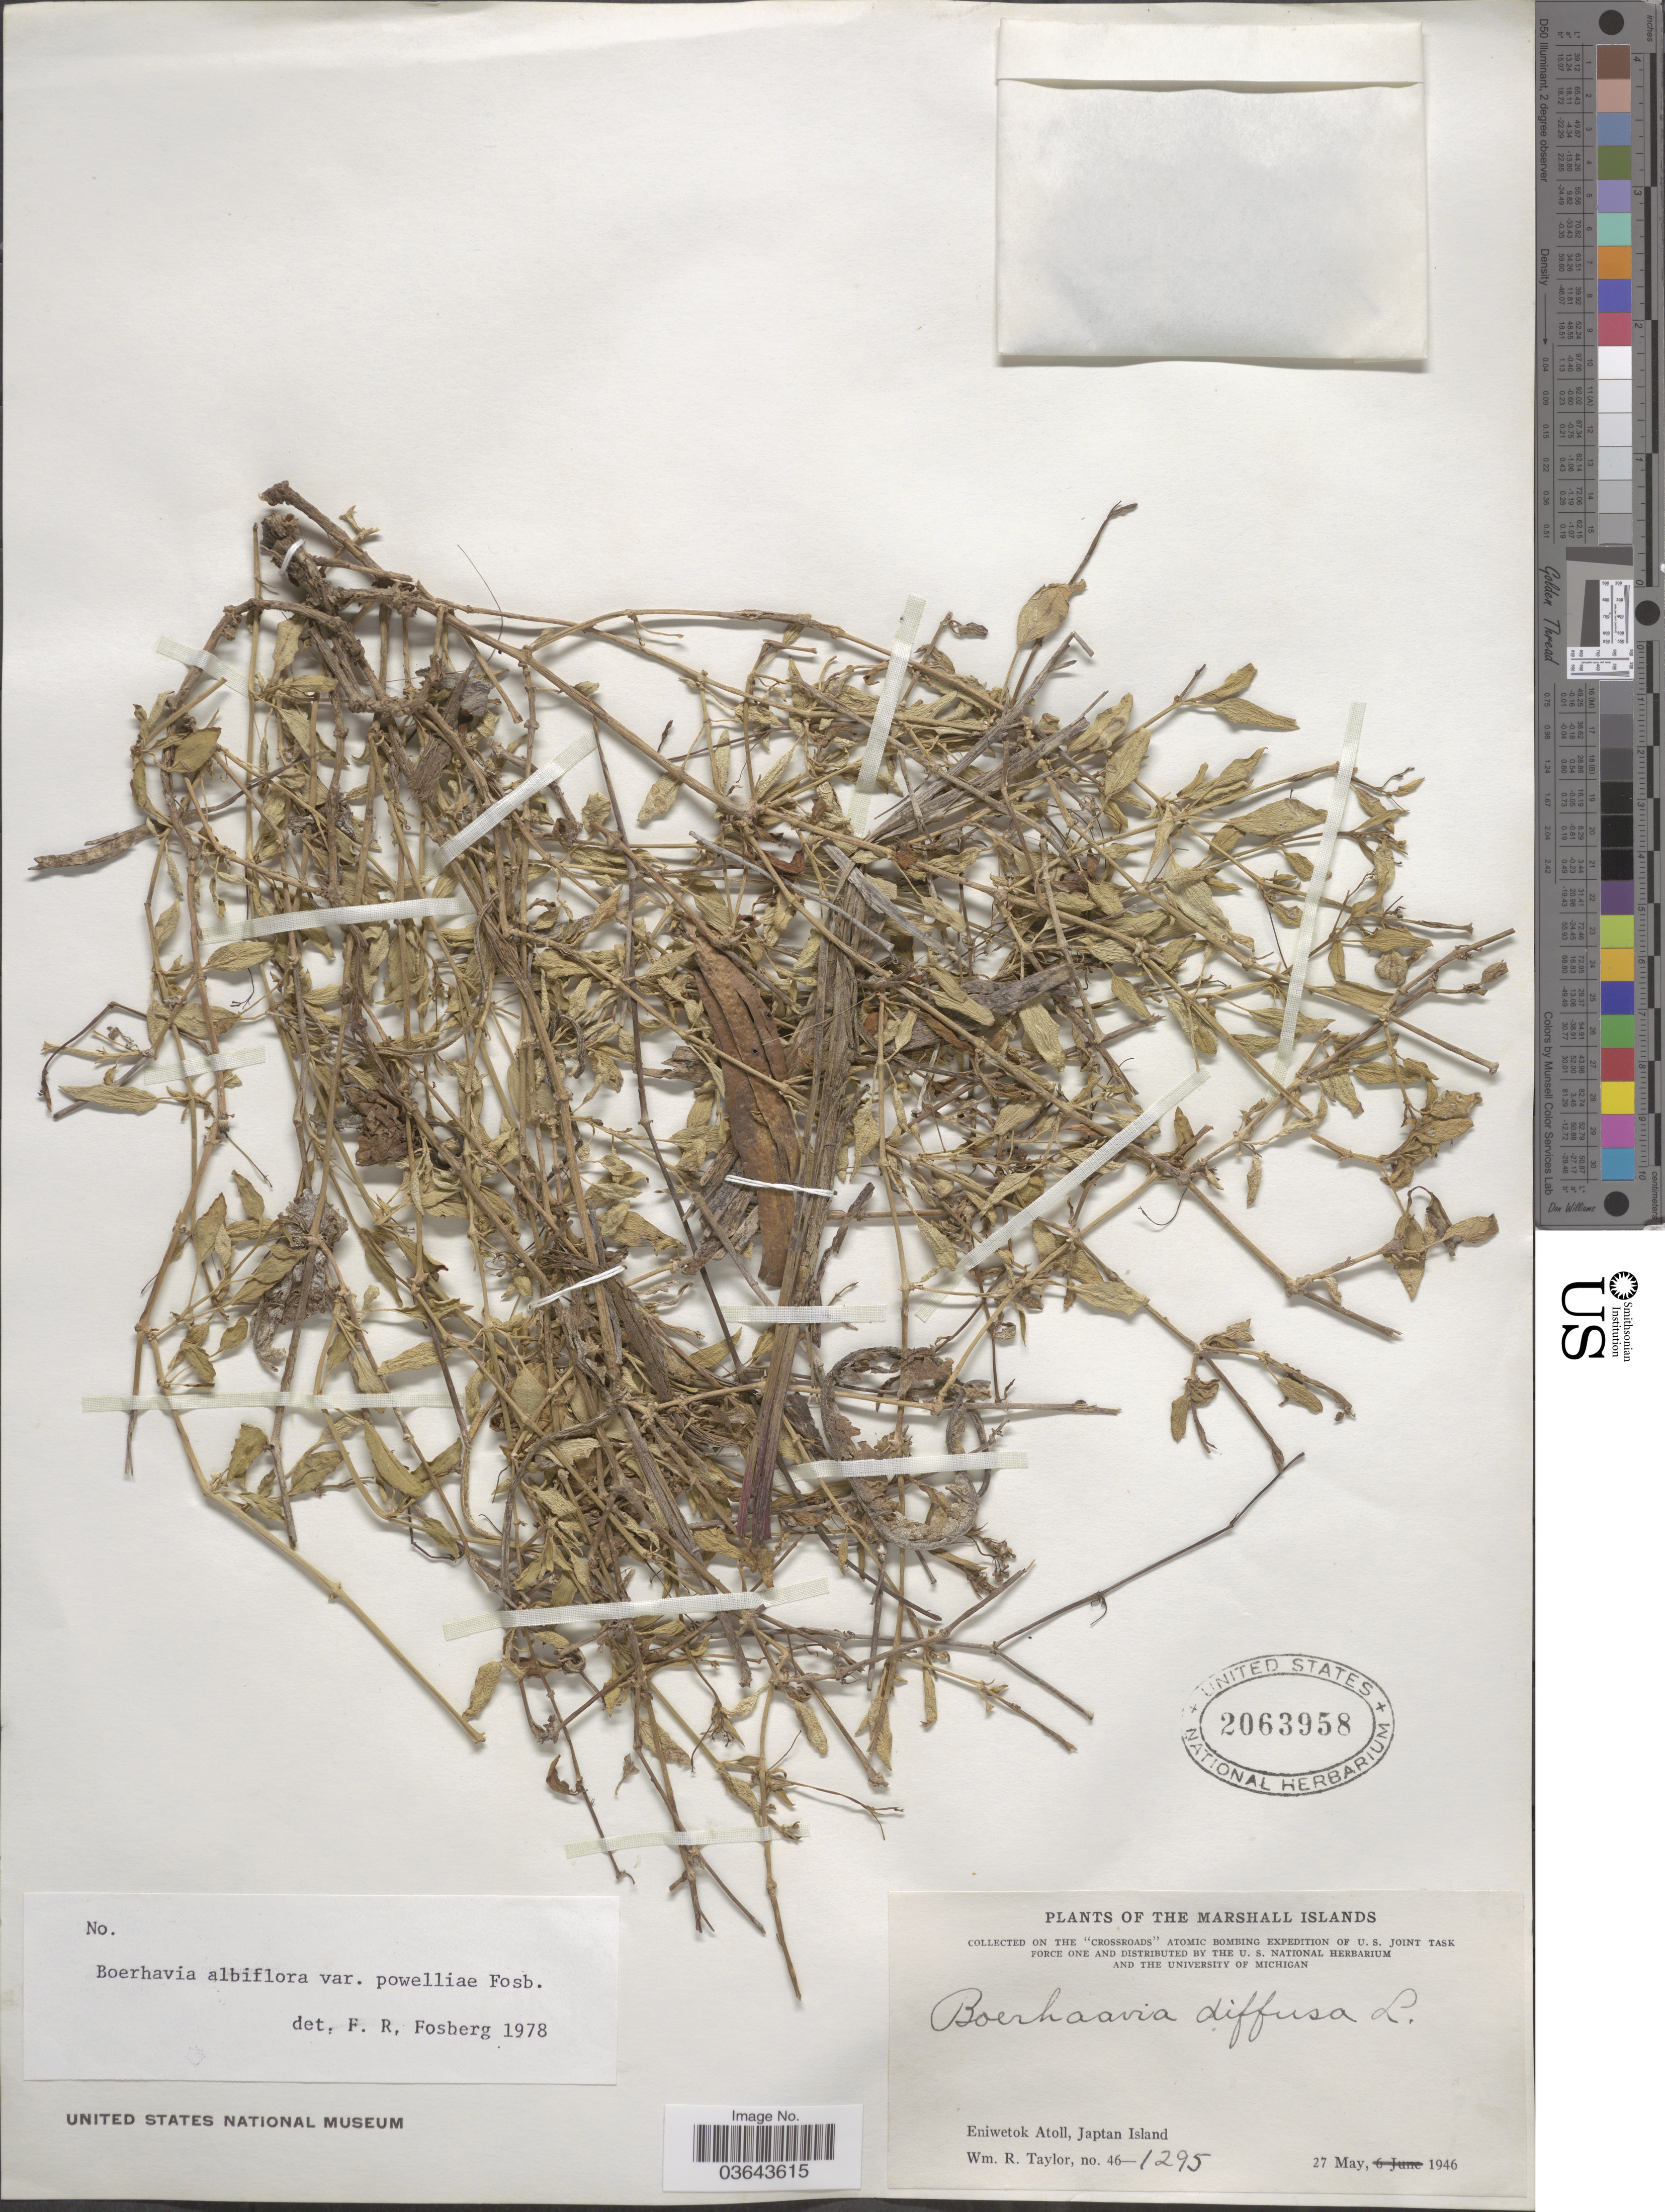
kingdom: Plantae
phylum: Tracheophyta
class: Magnoliopsida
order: Caryophyllales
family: Nyctaginaceae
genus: Boerhavia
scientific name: Boerhavia albiflora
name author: Fosberg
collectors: W. R. Taylor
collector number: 46-1295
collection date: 1946-05-27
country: Marshall Islands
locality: Eniwetok Atoll, Japtan Island.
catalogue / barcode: US 2063958